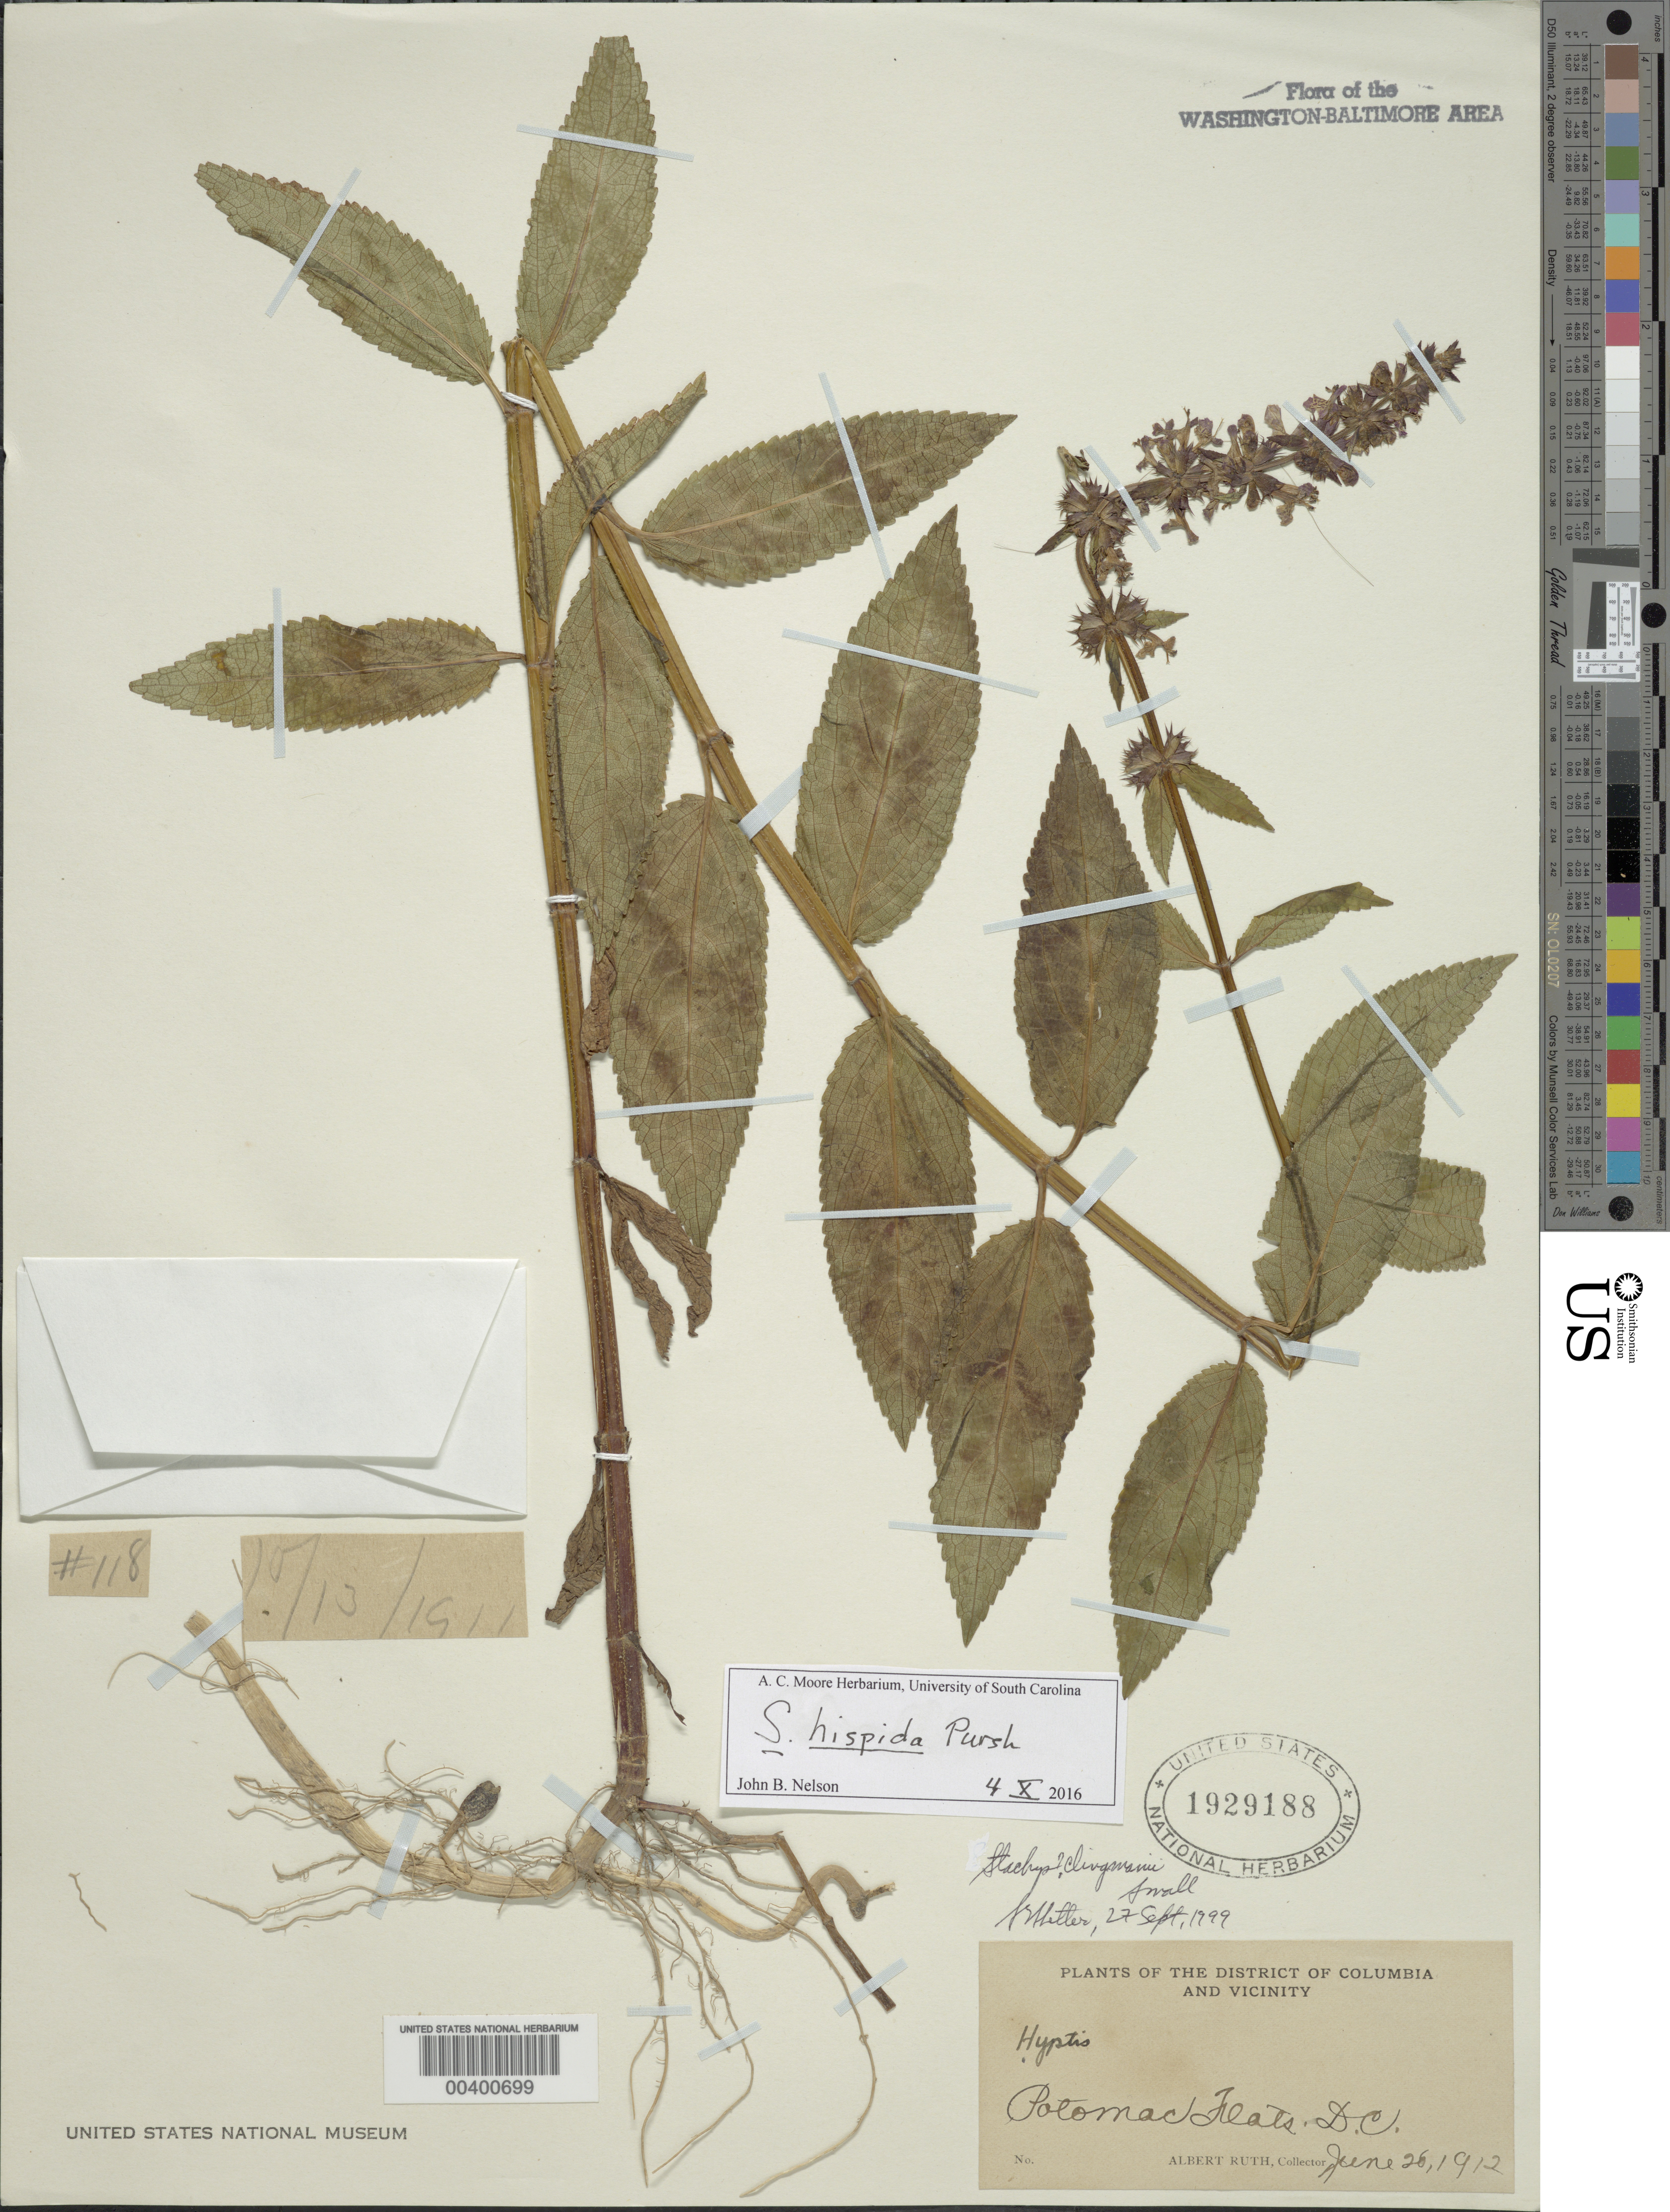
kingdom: Plantae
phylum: Tracheophyta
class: Magnoliopsida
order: Lamiales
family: Lamiaceae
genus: Stachys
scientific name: Stachys hispida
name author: Pursh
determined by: Nelson, J. B.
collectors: A. Ruth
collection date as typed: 26 Jun 1912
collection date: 1912-06-26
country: United States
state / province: District of Columbia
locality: Potomac Flats C. and O. Canal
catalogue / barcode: US 1929188